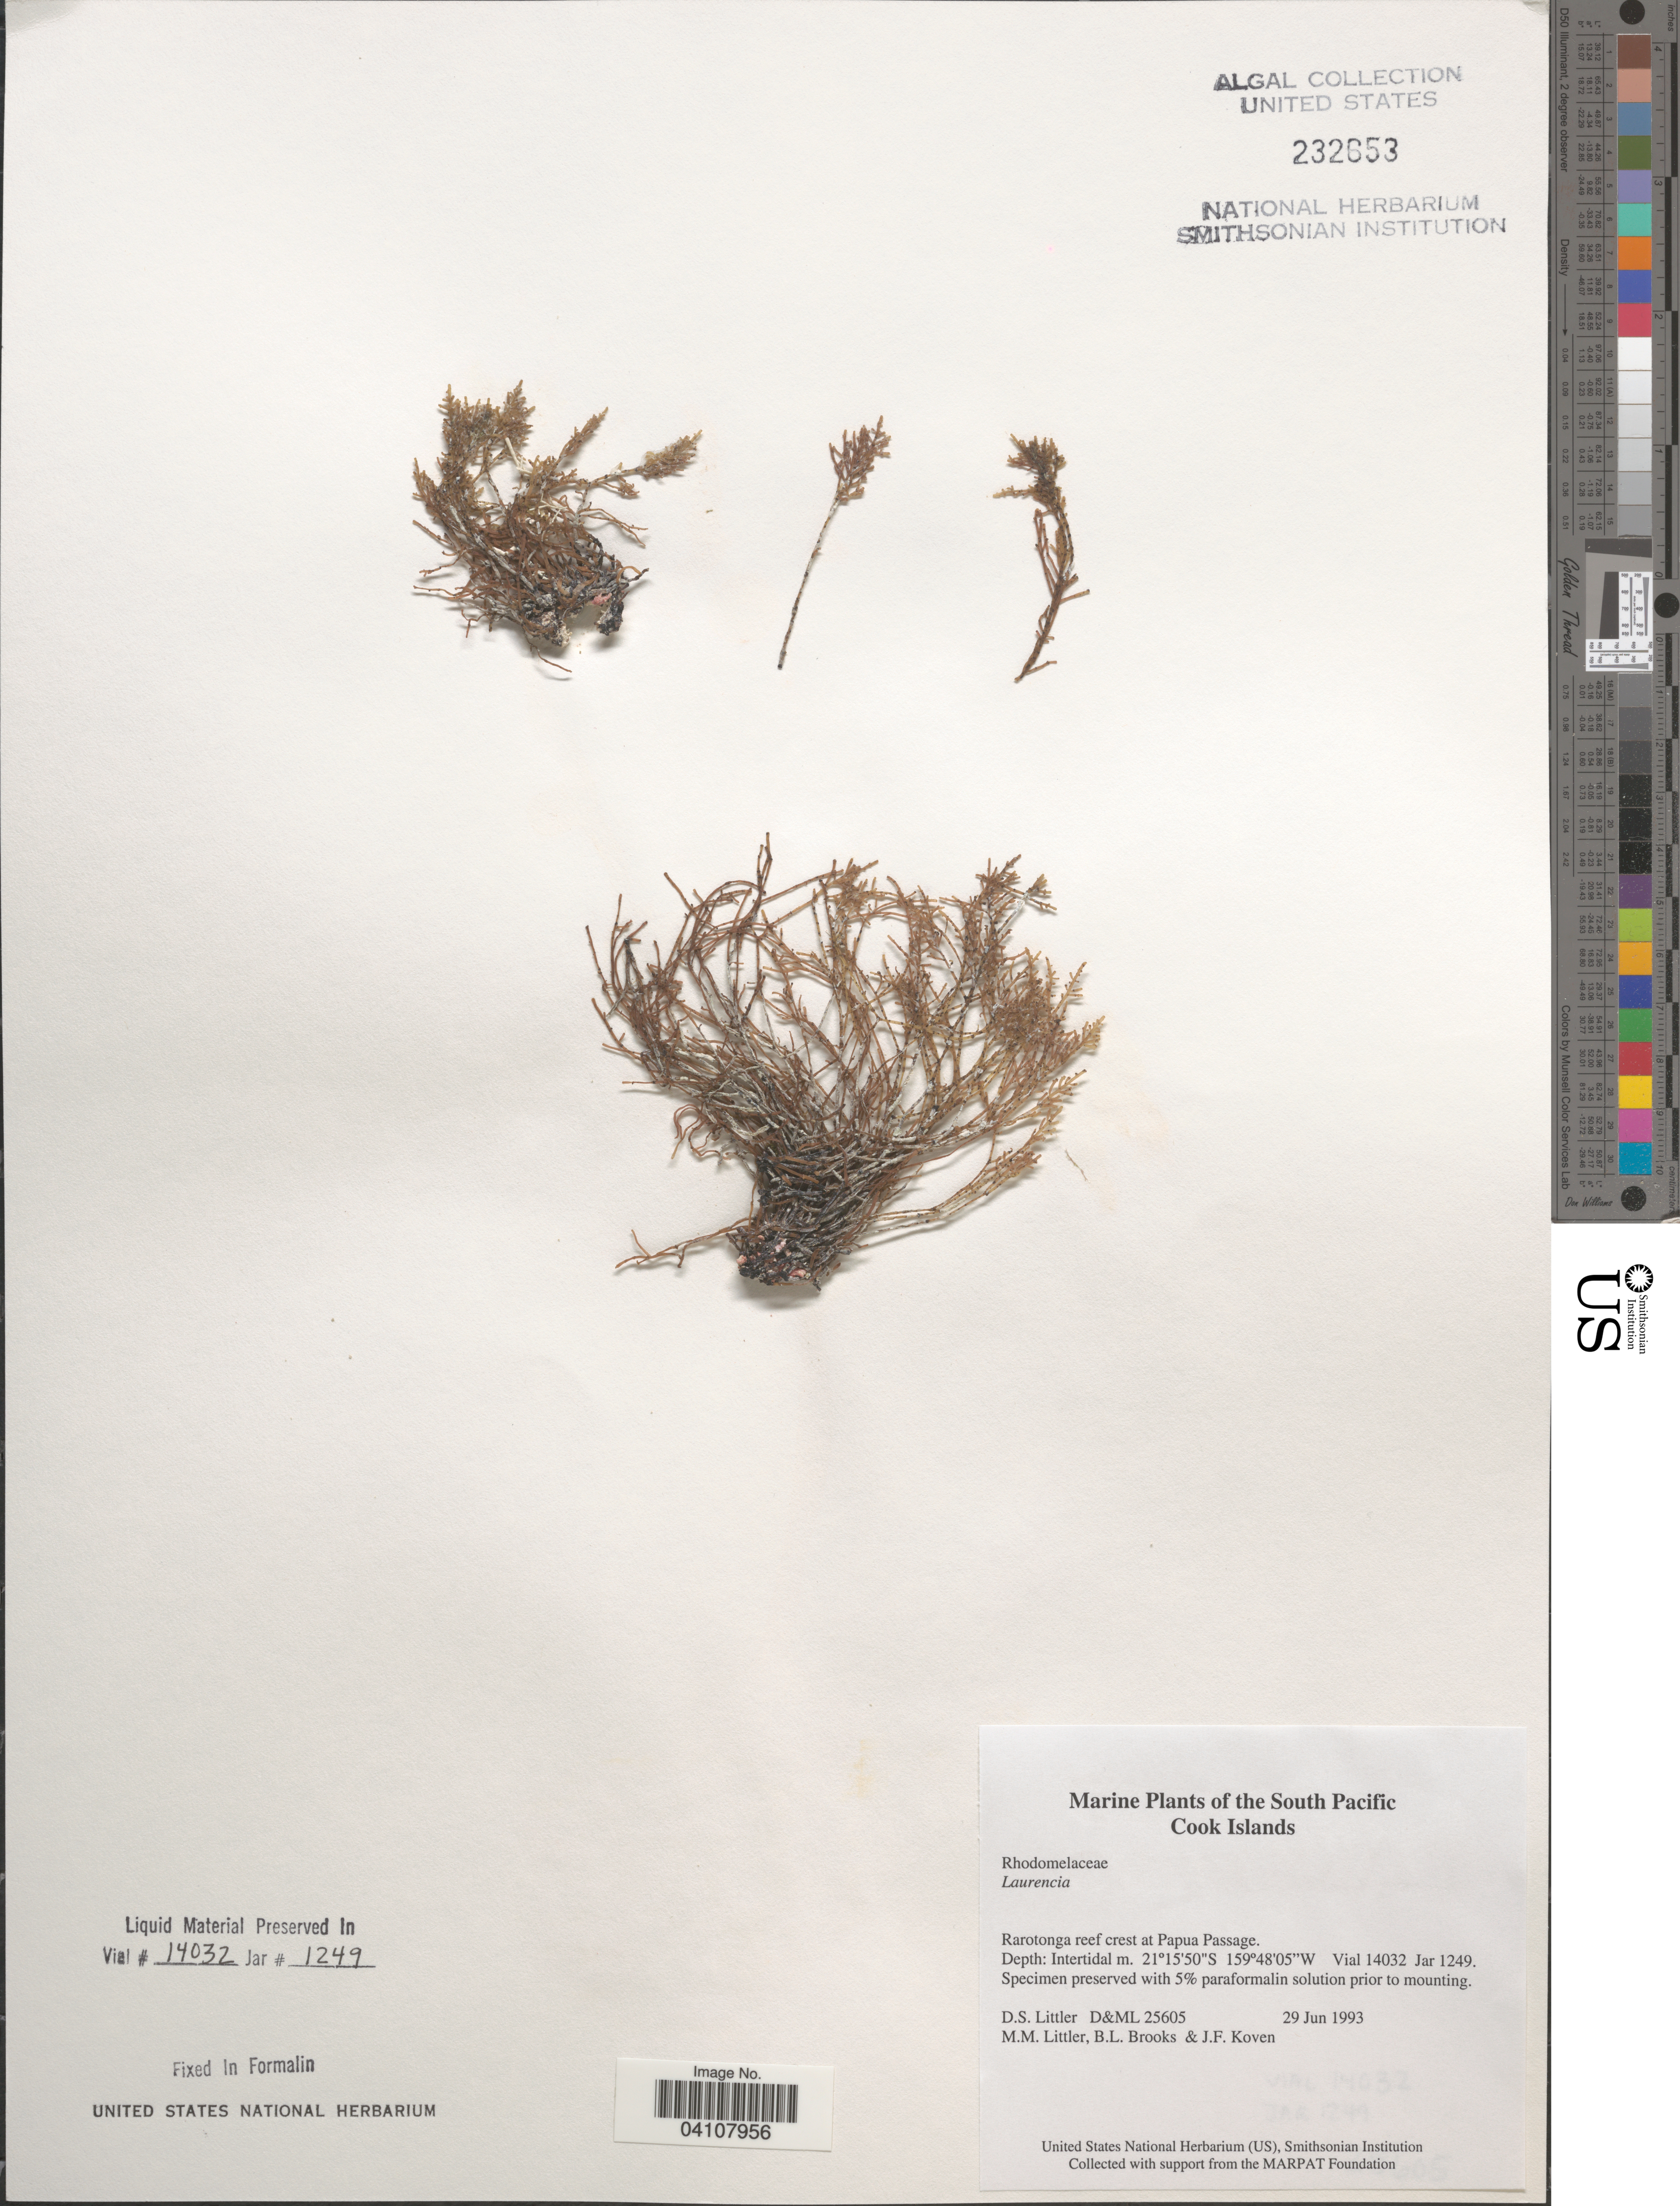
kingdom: Plantae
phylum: Rhodophyta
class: Florideophyceae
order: Ceramiales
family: Rhodomelaceae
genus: Laurencia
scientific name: Laurencia sp.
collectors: D. S. Littler, B. Brooks & J. Koven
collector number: D&ML25605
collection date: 1993-06-29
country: Cook Islands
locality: The South Pacific. Rarotonga reef crest at Papua Passage.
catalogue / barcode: US 232653